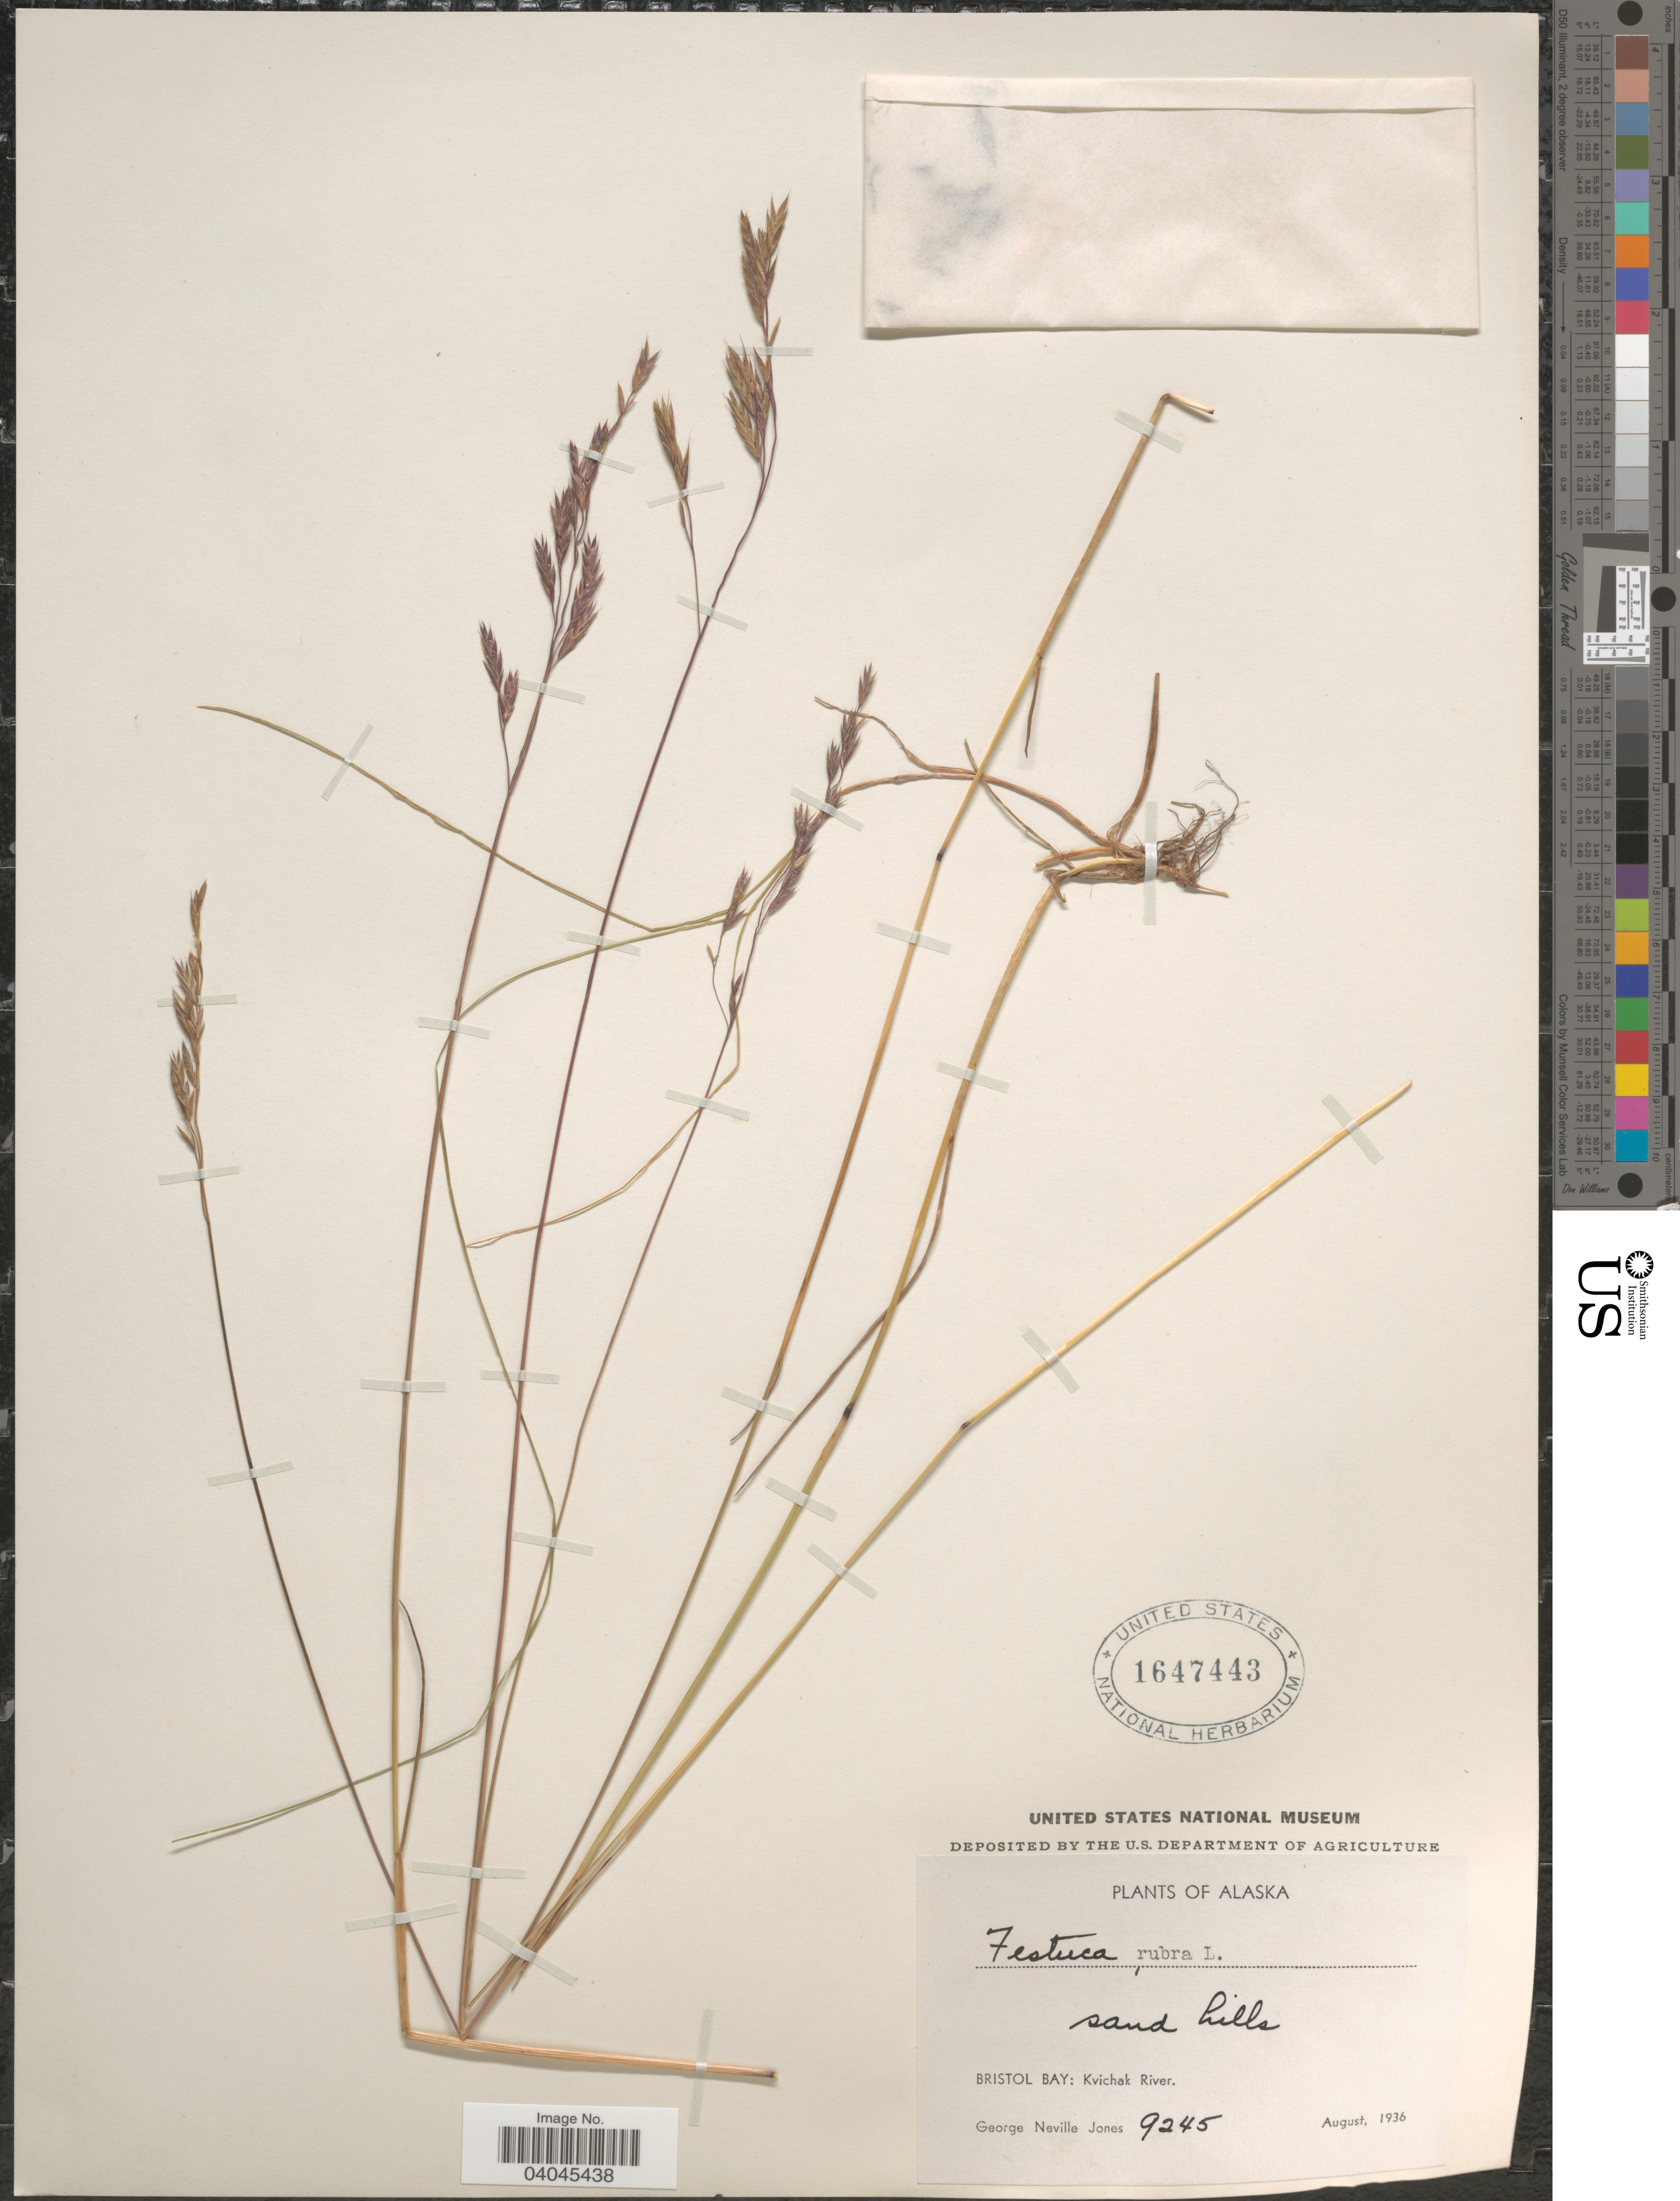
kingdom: Plantae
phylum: Tracheophyta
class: Liliopsida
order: Poales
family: Poaceae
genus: Festuca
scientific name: Festuca rubra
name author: L.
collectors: G. N. Jones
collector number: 9245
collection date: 1936-08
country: United States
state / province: Alaska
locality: Bristol Bay: Kvichack River.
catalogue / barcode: US 1647443